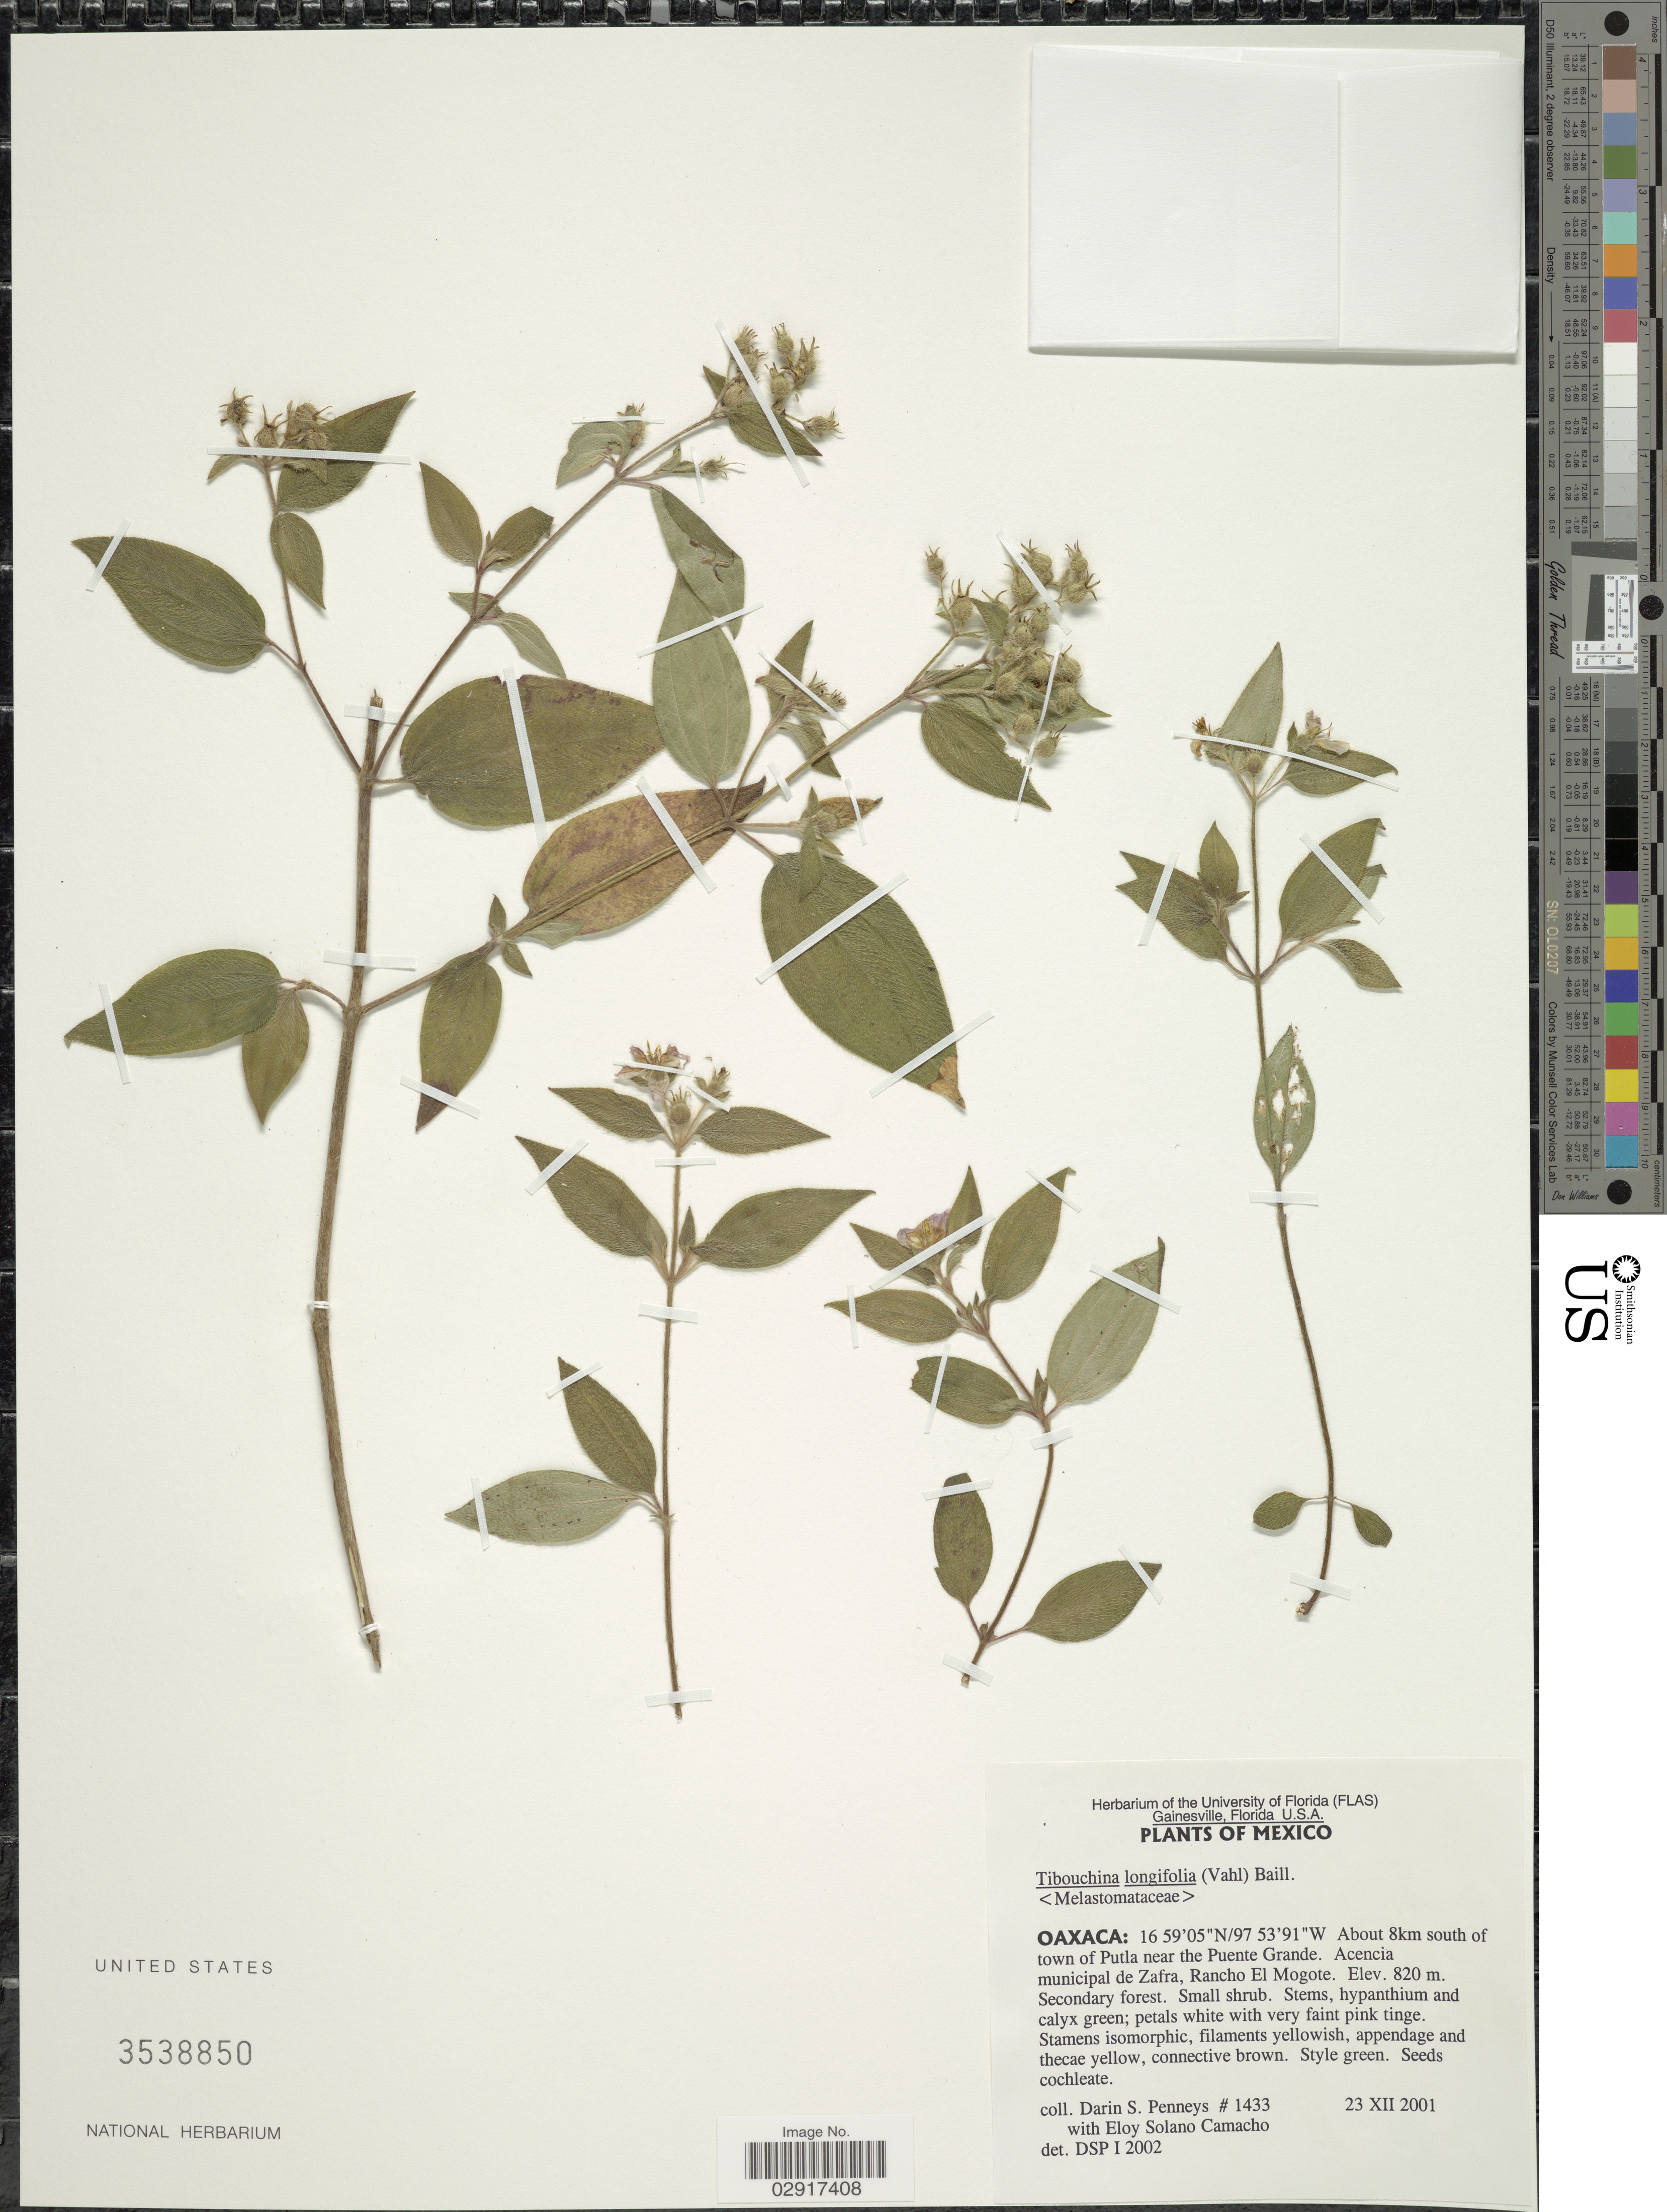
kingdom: Plantae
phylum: Tracheophyta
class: Magnoliopsida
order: Myrtales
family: Melastomataceae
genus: Chaetogastra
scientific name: Chaetogastra longifolia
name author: (Vahl) DC.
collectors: D. S. Penneys & E. Solano C.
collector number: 1433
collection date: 2001-12-23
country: Mexico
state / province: Oaxaca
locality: About 8km south of town of Putla near the Puente Grande. Acencia municipal de Zafra, Rancho El Mogote.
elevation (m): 820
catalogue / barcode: US 3538850